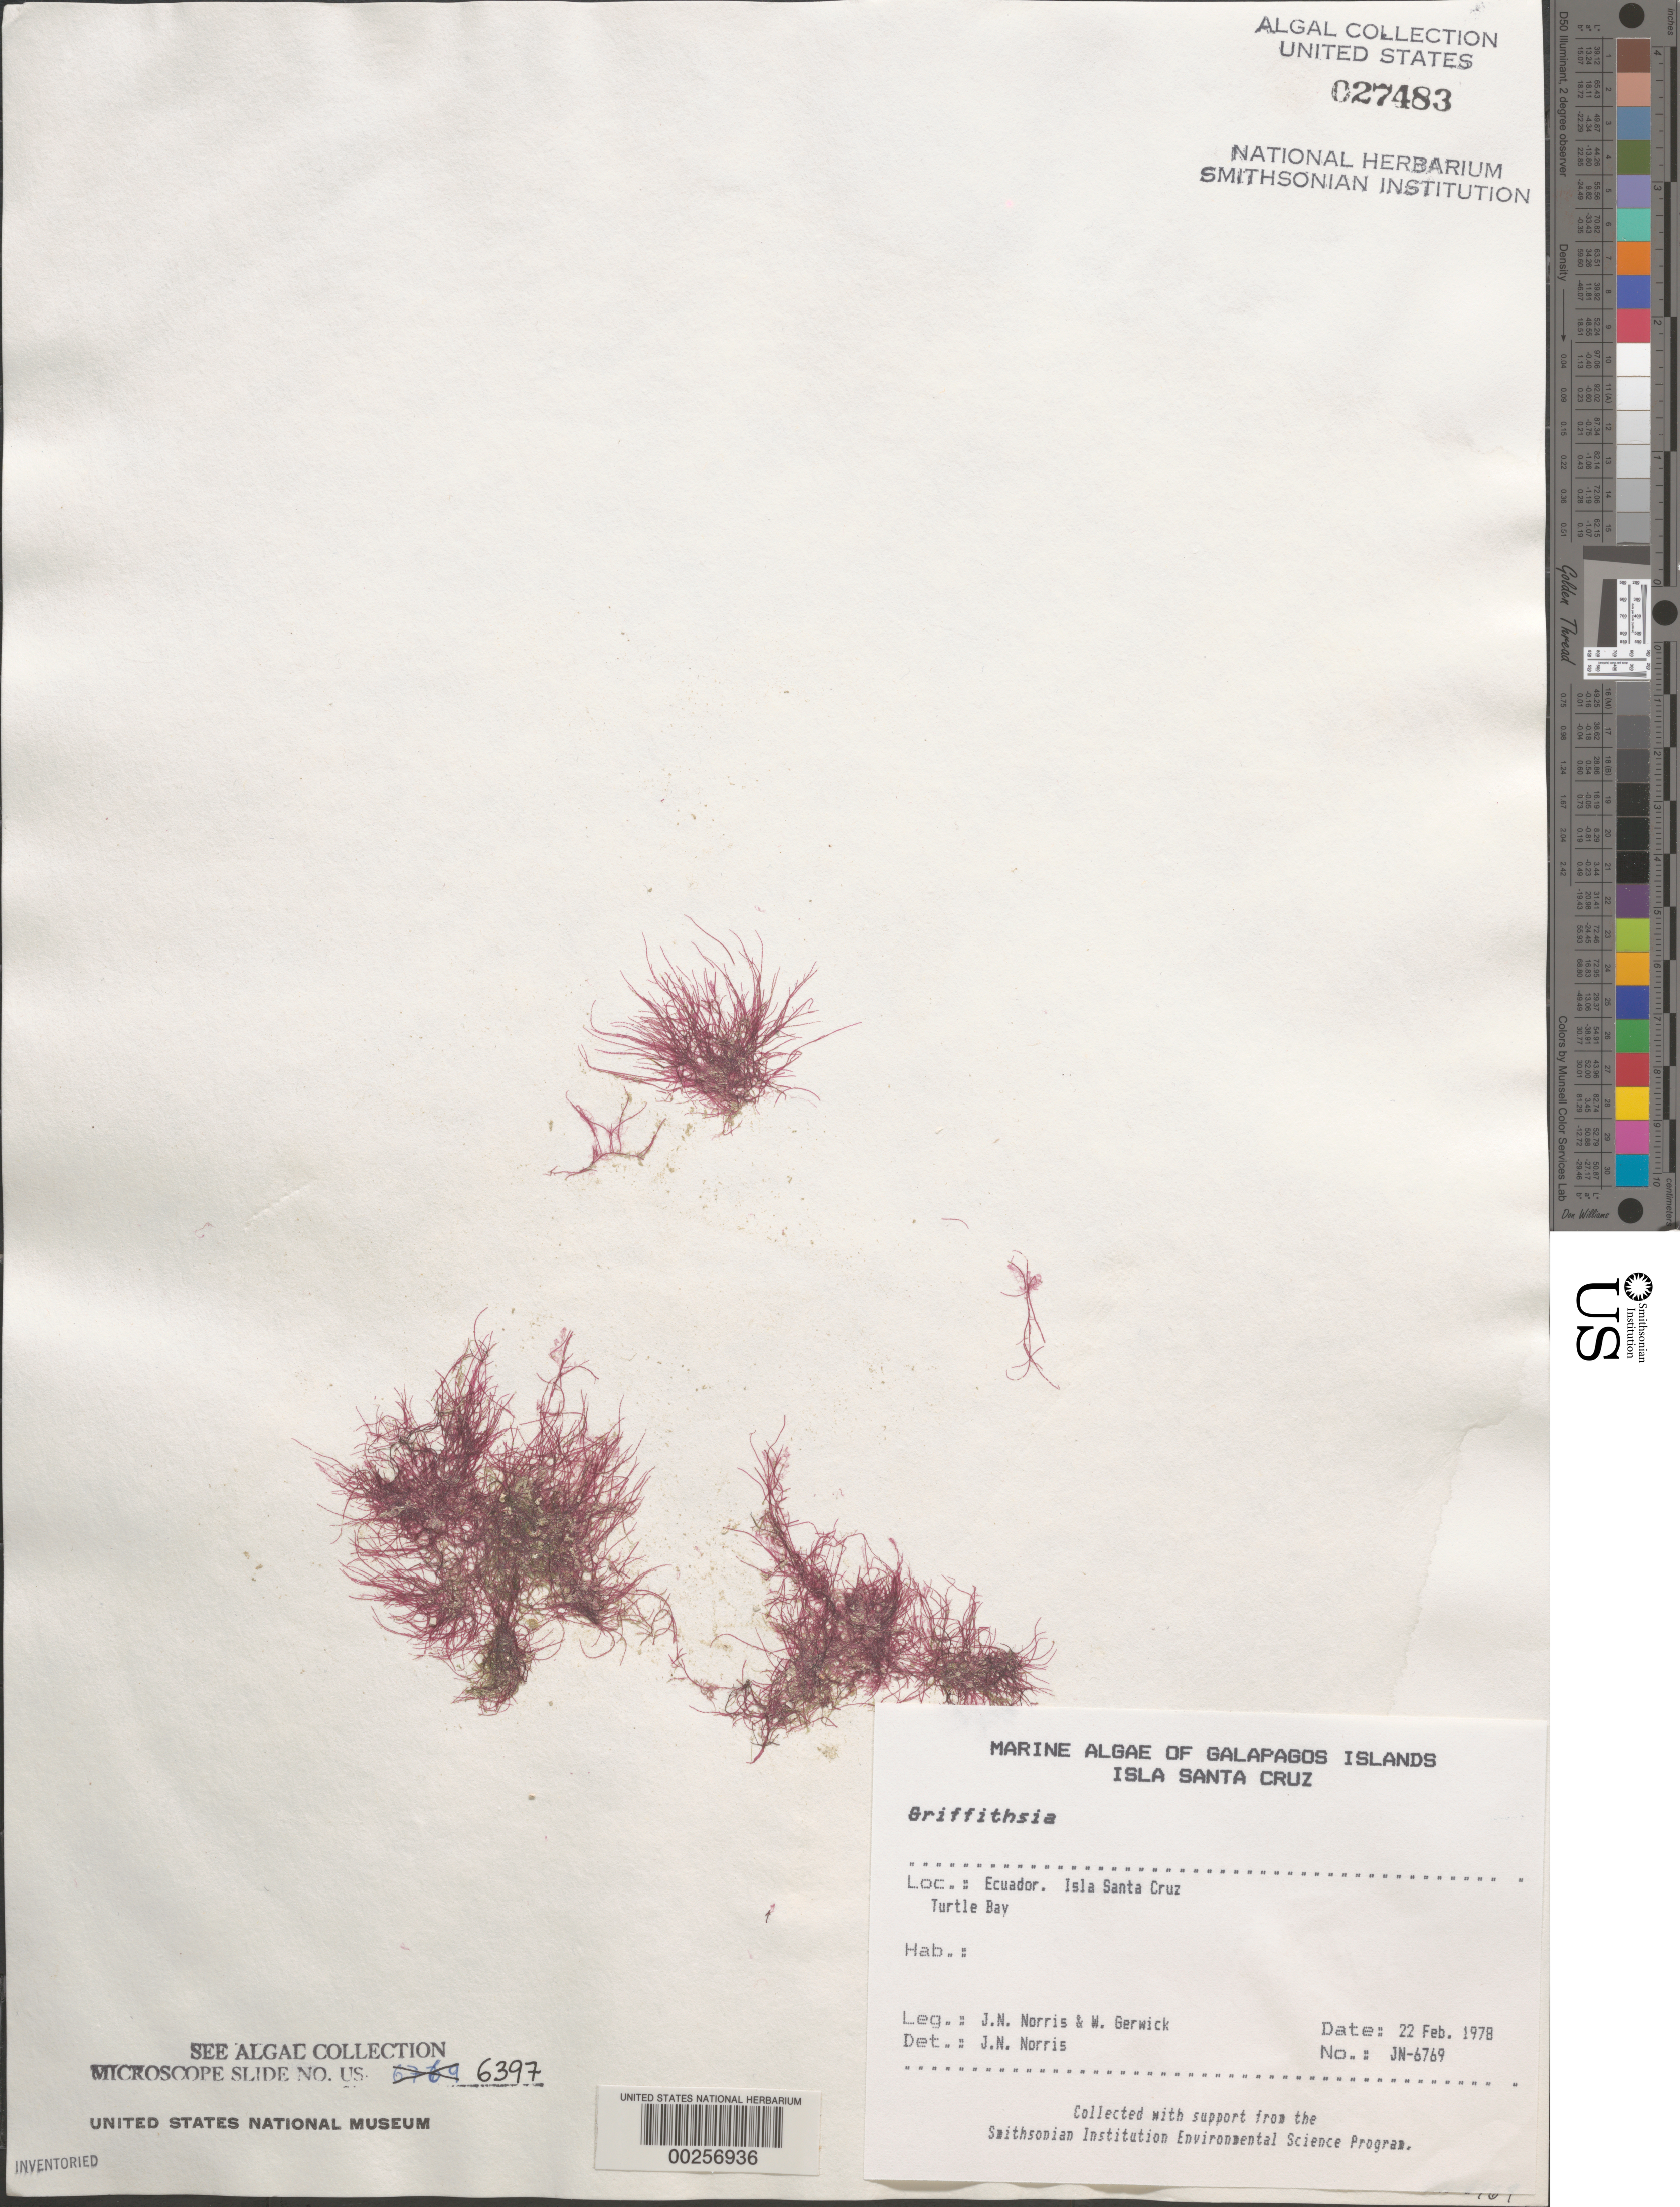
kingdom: Plantae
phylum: Rhodophyta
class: Florideophyceae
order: Ceramiales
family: Wrangeliaceae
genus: Griffithsia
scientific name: Griffithsia sp.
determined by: Norris, James N.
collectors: J. N. Norris & W. Gerwick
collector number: JN-6769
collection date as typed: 22 Feb 1978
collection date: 1978-02-22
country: Ecuador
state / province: Colón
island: Santa Cruz [Indefatigable, Chaves]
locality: Turtle Bay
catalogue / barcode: US 27483